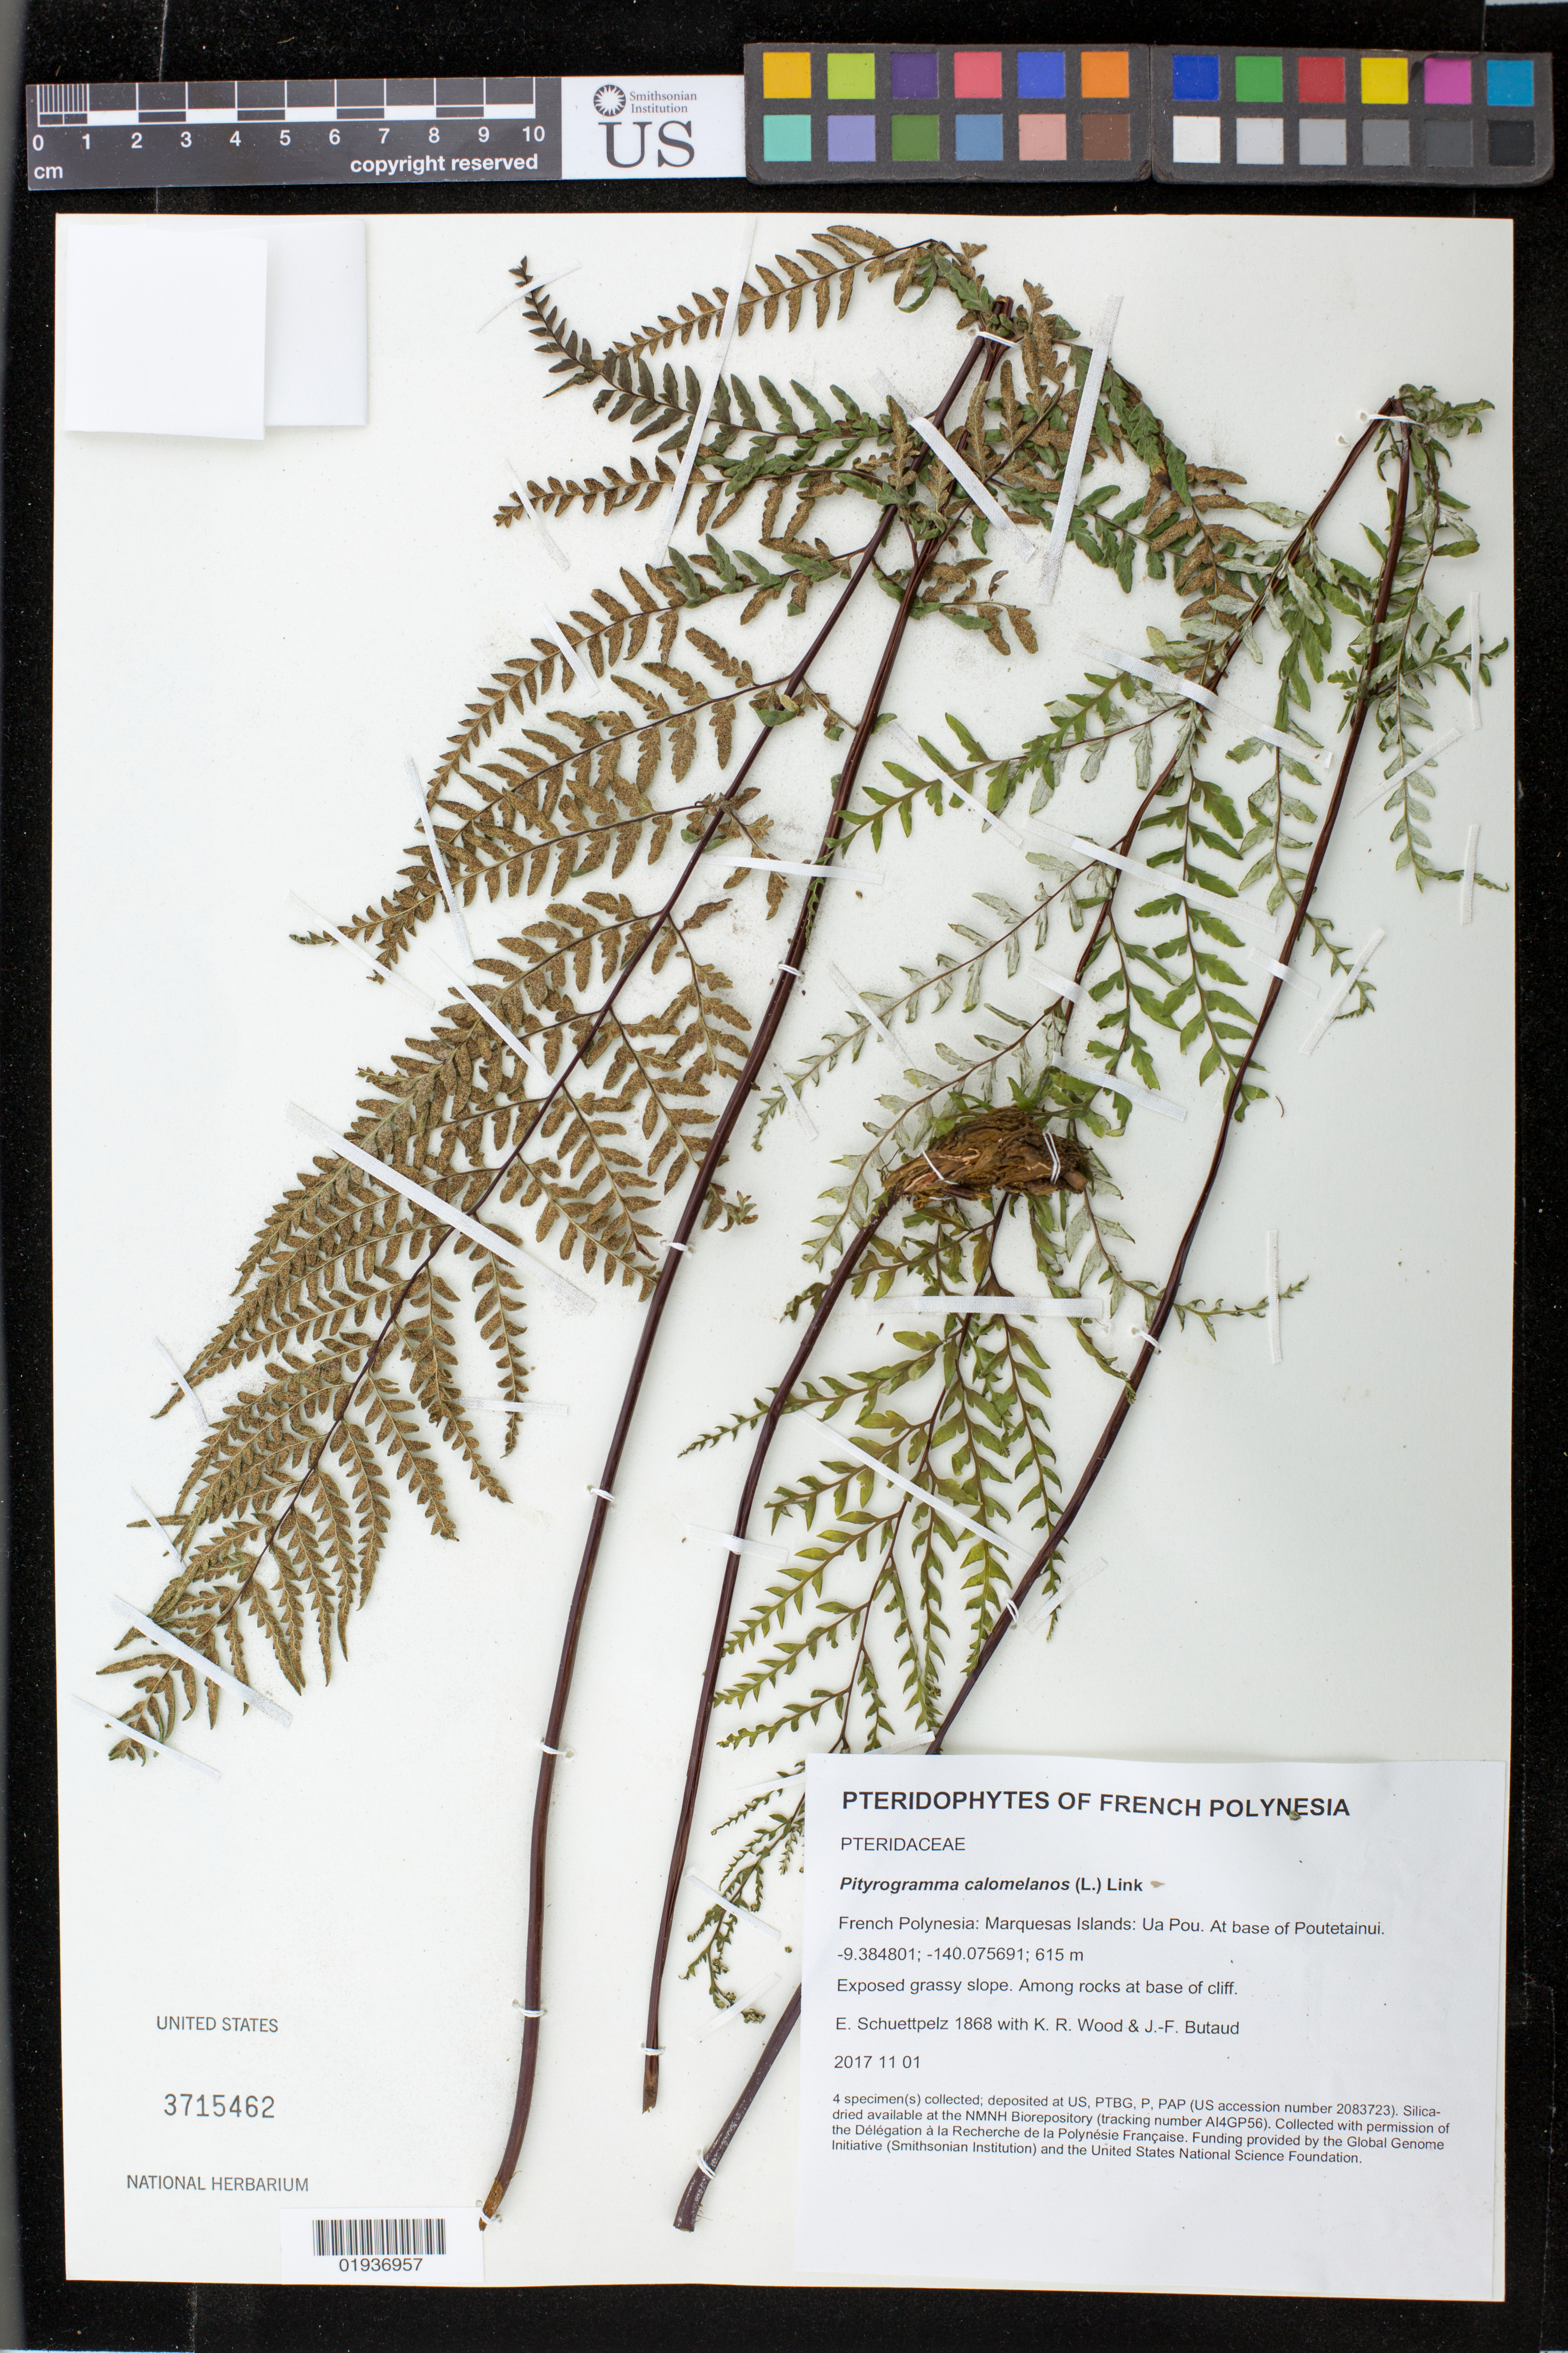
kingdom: Plantae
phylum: Tracheophyta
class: Polypodiopsida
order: Polypodiales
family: Pteridaceae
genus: Pityrogramma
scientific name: Pityrogramma calomelanos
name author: (L.) Link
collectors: E. Schuettpelz, K. R. Wood & J. -F. Butaud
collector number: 1868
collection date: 2017-11-01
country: French Polynesia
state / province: Marquesas Islands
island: Ua Pou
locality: At base of Poutetainui.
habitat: Exposed grassy slope.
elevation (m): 615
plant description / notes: Collected with permission of the Délégation à la Recherche de la Polynésie Française. Funding provided by the Global Genome Initiative (Smithsonian Institution) and the United States National Science Foundation. Silica dried tissue stored at AI4GP56 in the NMNH Biorepository, Smithsonian Institution.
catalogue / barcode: US 3715462